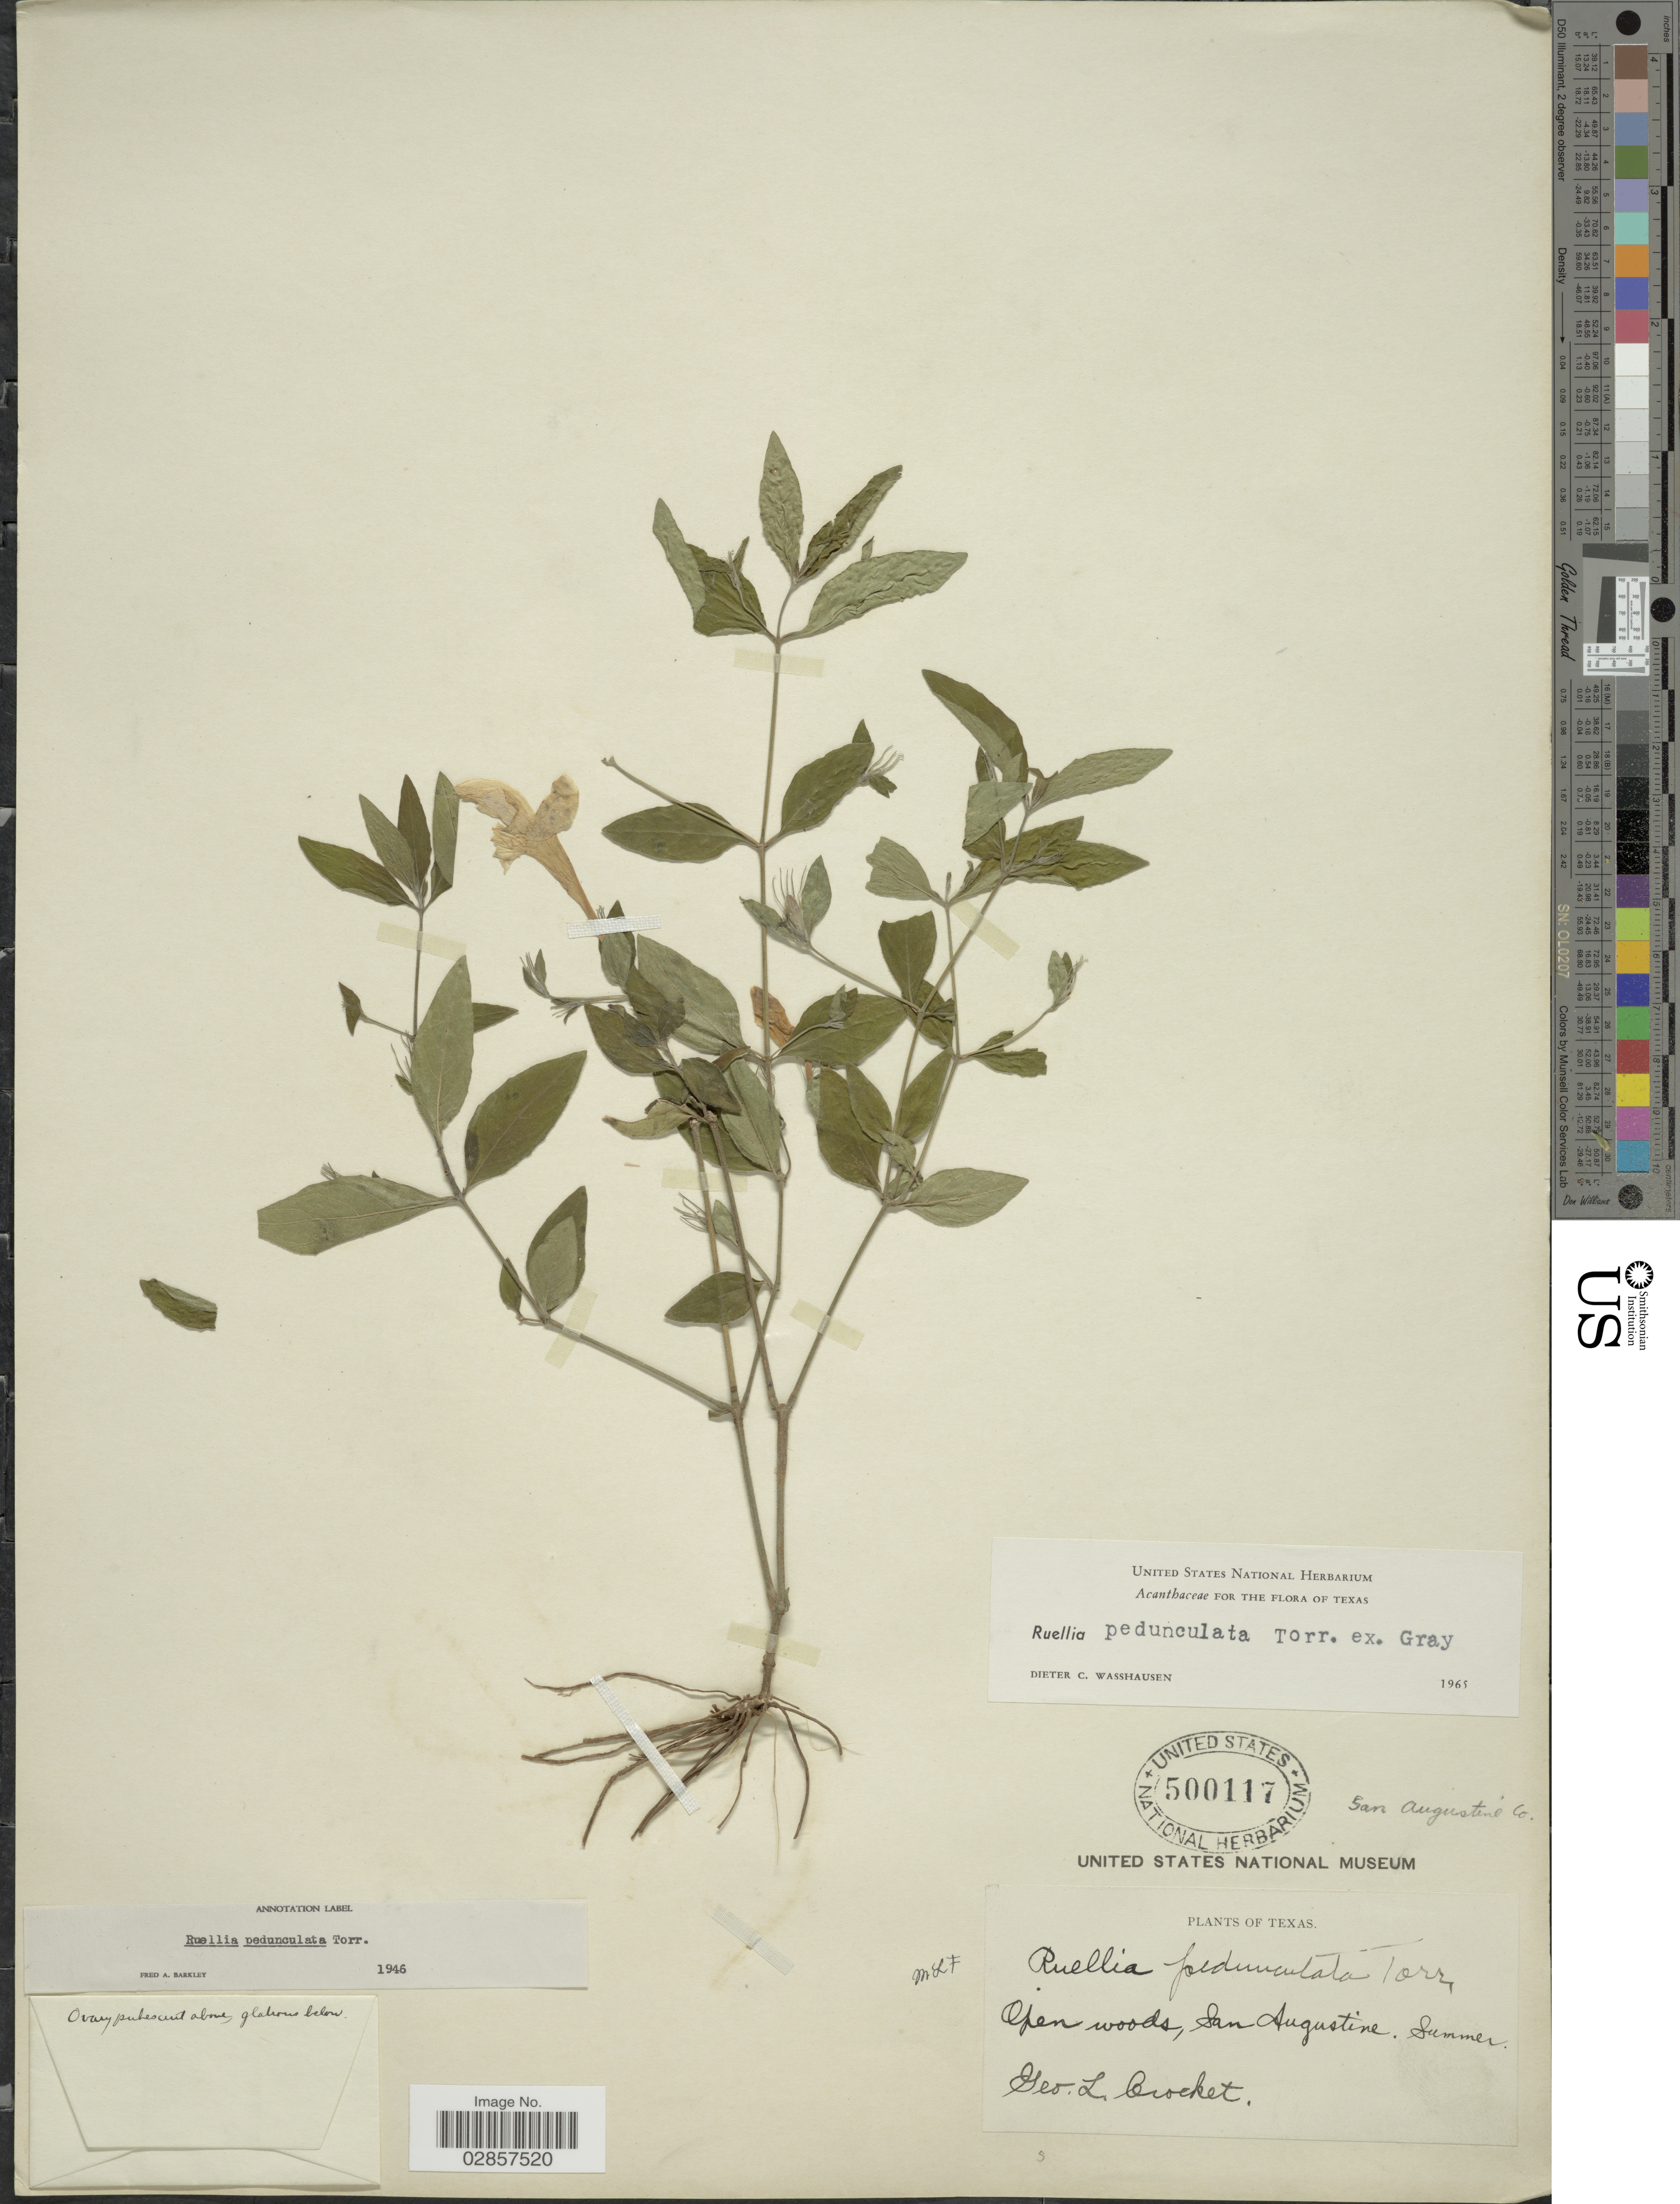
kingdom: Plantae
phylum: Tracheophyta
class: Magnoliopsida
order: Lamiales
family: Acanthaceae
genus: Ruellia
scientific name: Ruellia pedunculata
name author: Torr. ex A. Gray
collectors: G. Crocket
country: United States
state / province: Texas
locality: San Augustine Co., Open woods, San Augustine.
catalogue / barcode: US 500117